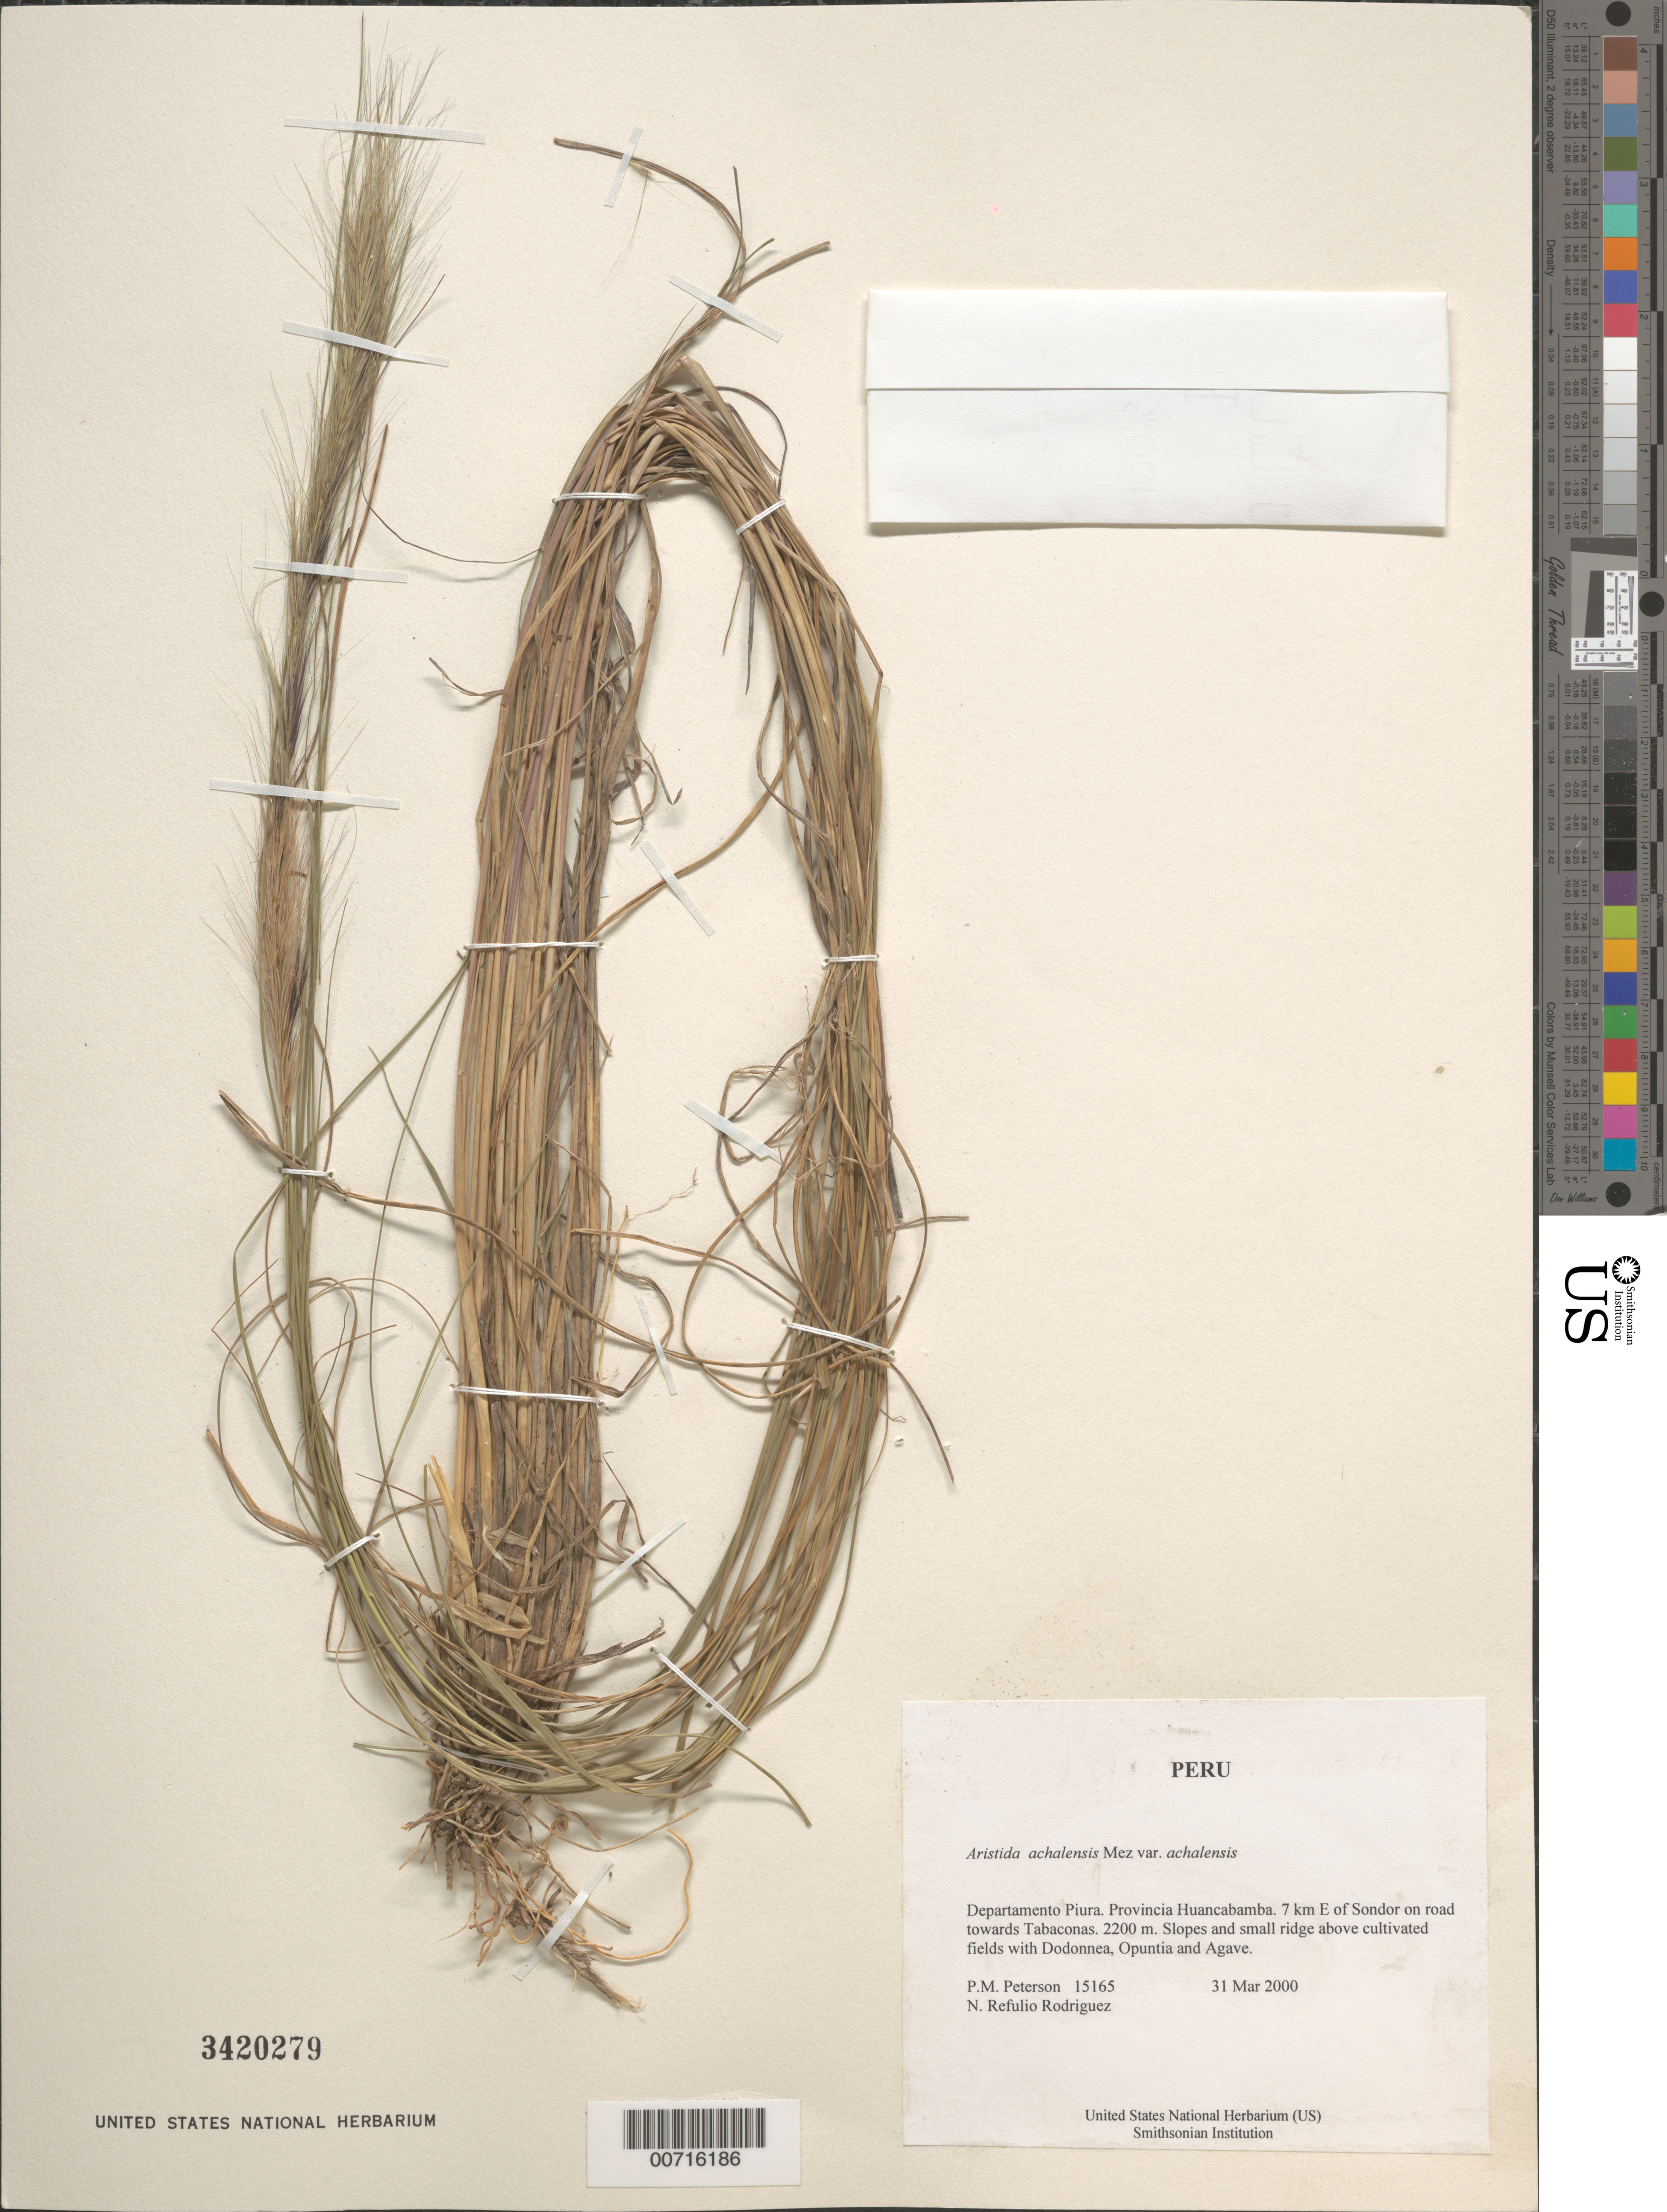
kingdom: Plantae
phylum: Tracheophyta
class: Liliopsida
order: Poales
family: Poaceae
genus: Aristida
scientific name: Aristida achalensis var. achalensis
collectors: P. M. Peterson & N. Refulio-Rodríguez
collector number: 15165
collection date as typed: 31 Mar 2000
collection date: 2000-03-31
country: Peru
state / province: Piura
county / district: Huancabamba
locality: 7 km E of Sondor on road towards Tabaconas.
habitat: Slopes and small ridge above cultivated fields with Dodonnea, Opuntia and Agave.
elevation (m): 2200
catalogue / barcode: US 3420279